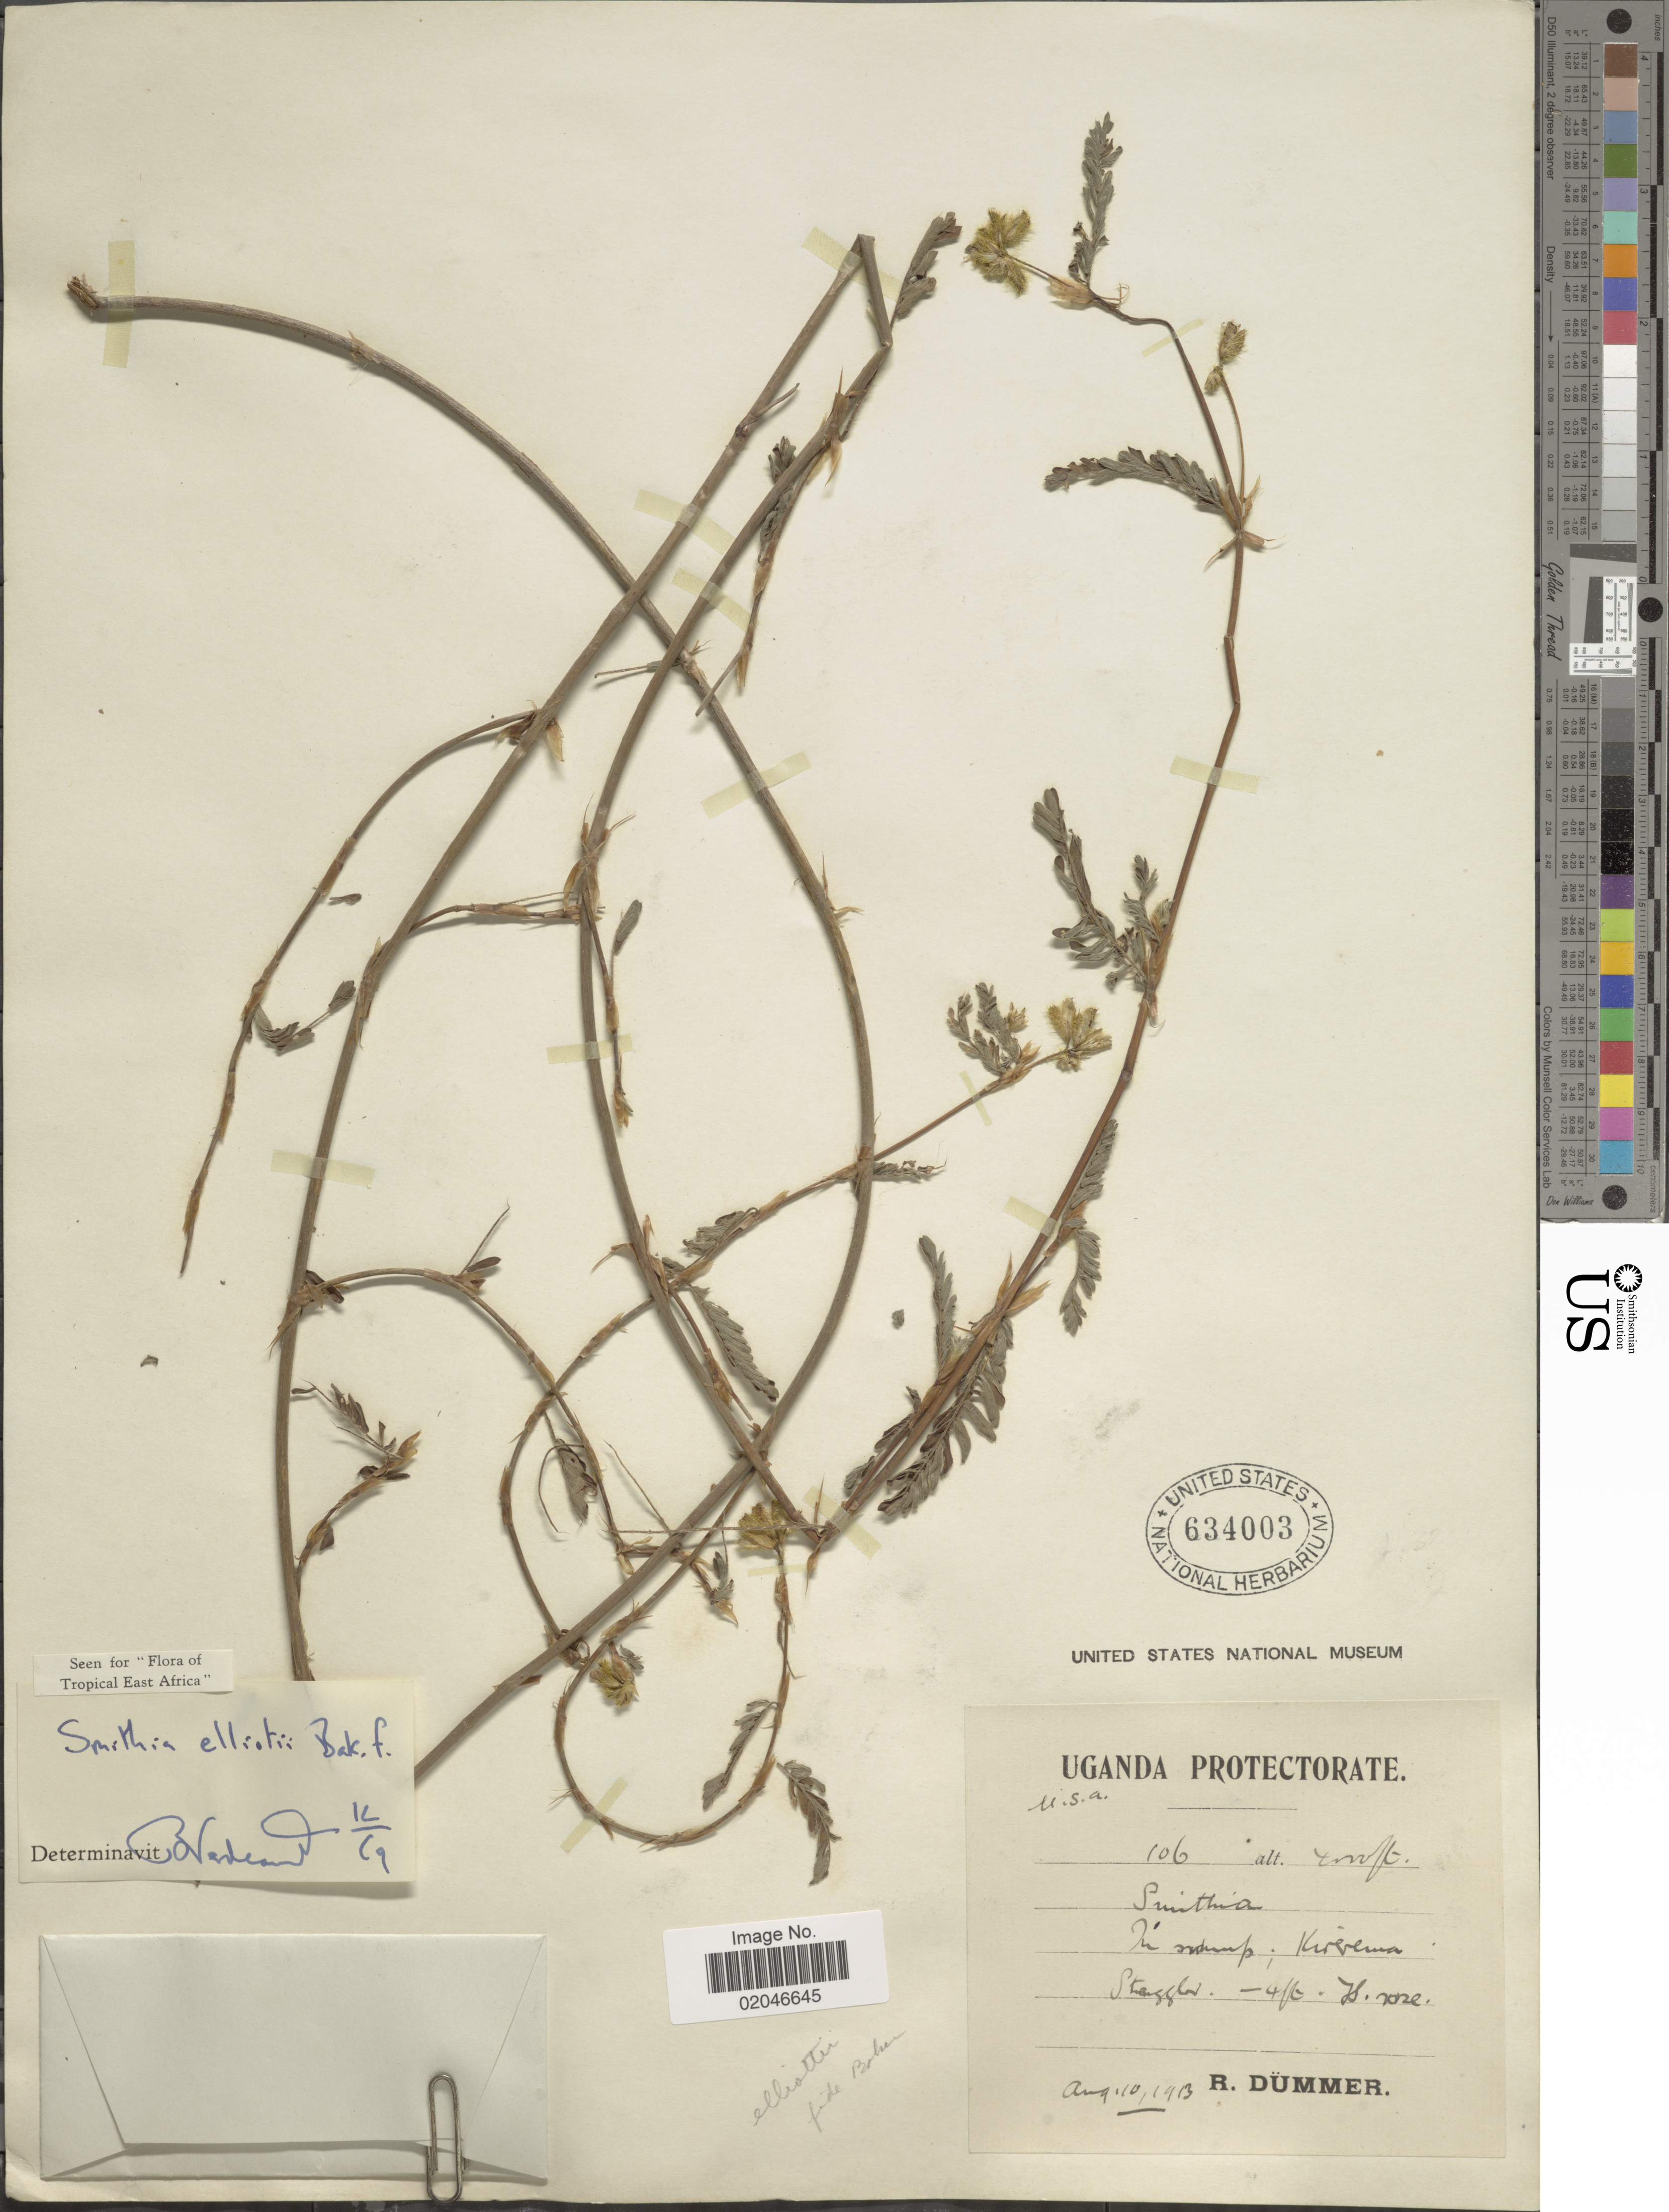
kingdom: Plantae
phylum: Tracheophyta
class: Magnoliopsida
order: Fabales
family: Fabaceae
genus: Smithia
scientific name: Smithia elliotii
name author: Baker f.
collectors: R. A. Dümmer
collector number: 106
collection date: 1913-08-10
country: Uganda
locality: Uganda Protectorate, In swamp [illegible text]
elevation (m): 1219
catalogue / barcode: US 634003